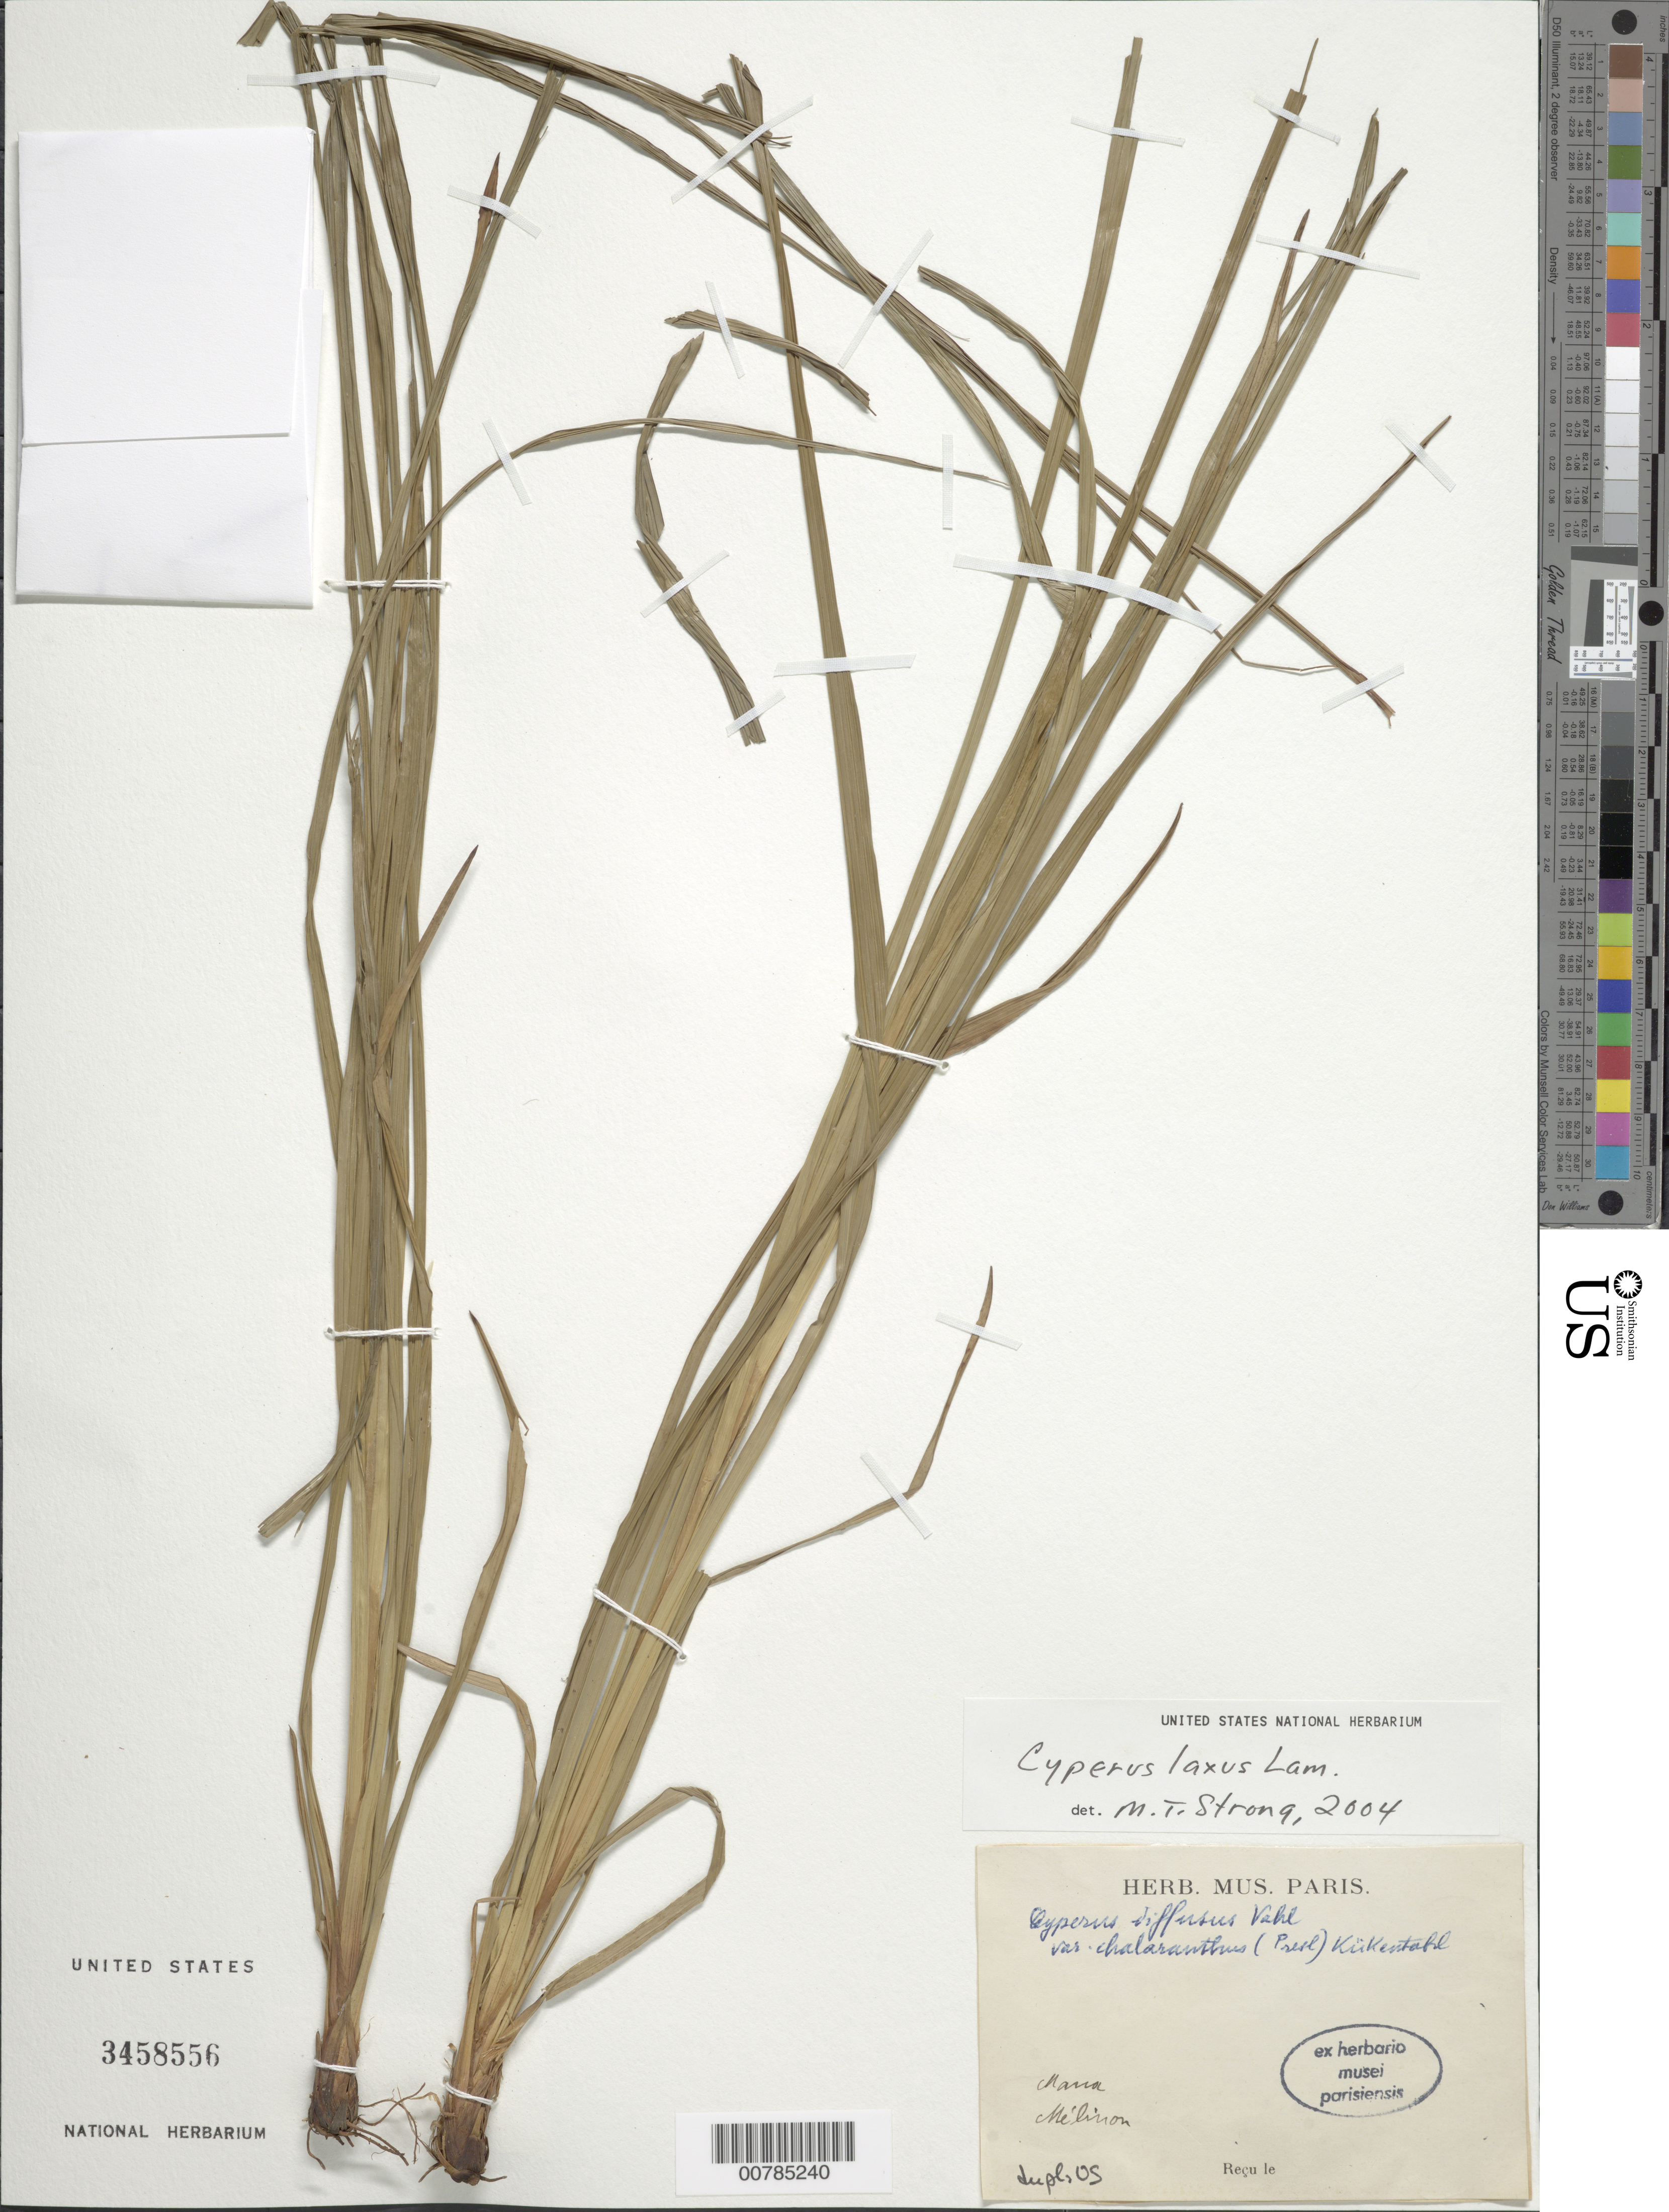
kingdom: Plantae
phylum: Tracheophyta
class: Liliopsida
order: Poales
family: Cyperaceae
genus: Cyperus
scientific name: Cyperus laxus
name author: Lam.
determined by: Strong, M. T., (US), Smithsonian Institution - National Museum of Natural History (UNITED STATES)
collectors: E. Mélinon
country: French Guiana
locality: Mana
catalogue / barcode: US 3458556